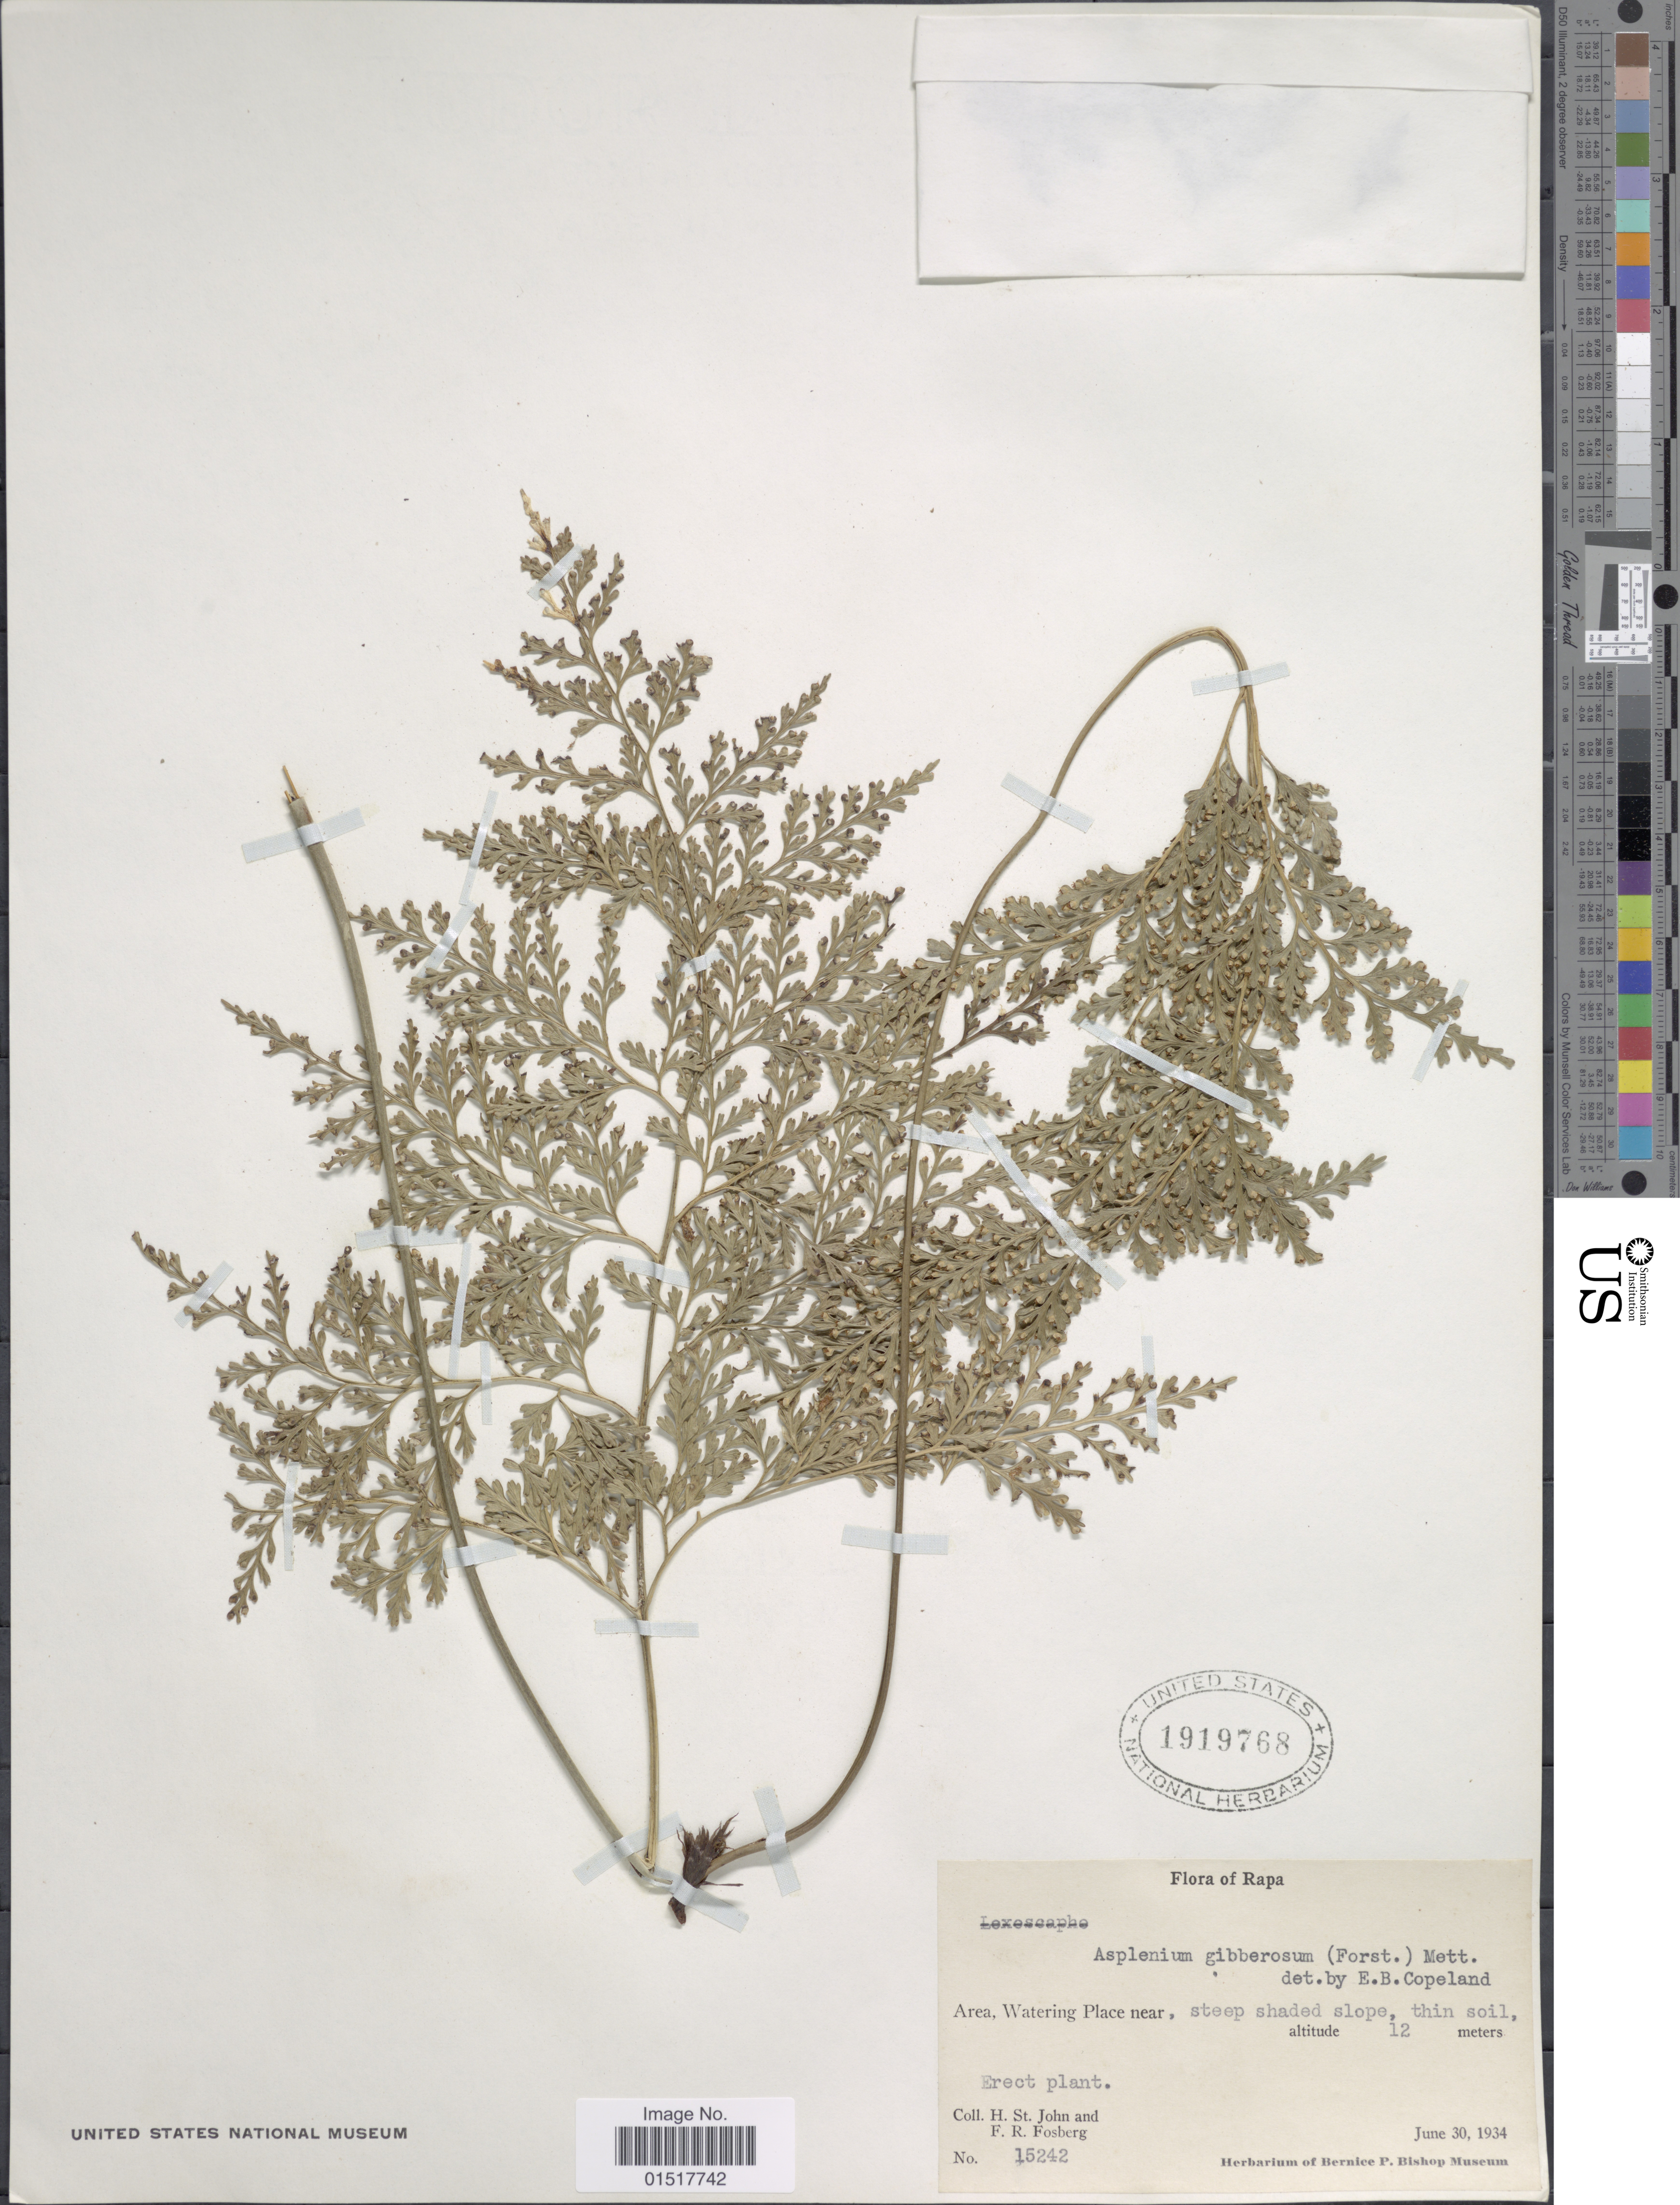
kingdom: Plantae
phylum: Tracheophyta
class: Polypodiopsida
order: Polypodiales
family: Aspleniaceae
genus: Asplenium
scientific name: Asplenium gibberosum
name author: (G. Forst.) Mett.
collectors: H. St. John & F. R. Fosberg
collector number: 15242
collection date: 1934-06-30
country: French Polynesia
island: Rapa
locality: Rapa. Area, Watering Place near, steep shaded slope, thin soil.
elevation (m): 12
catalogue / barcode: US 1919768